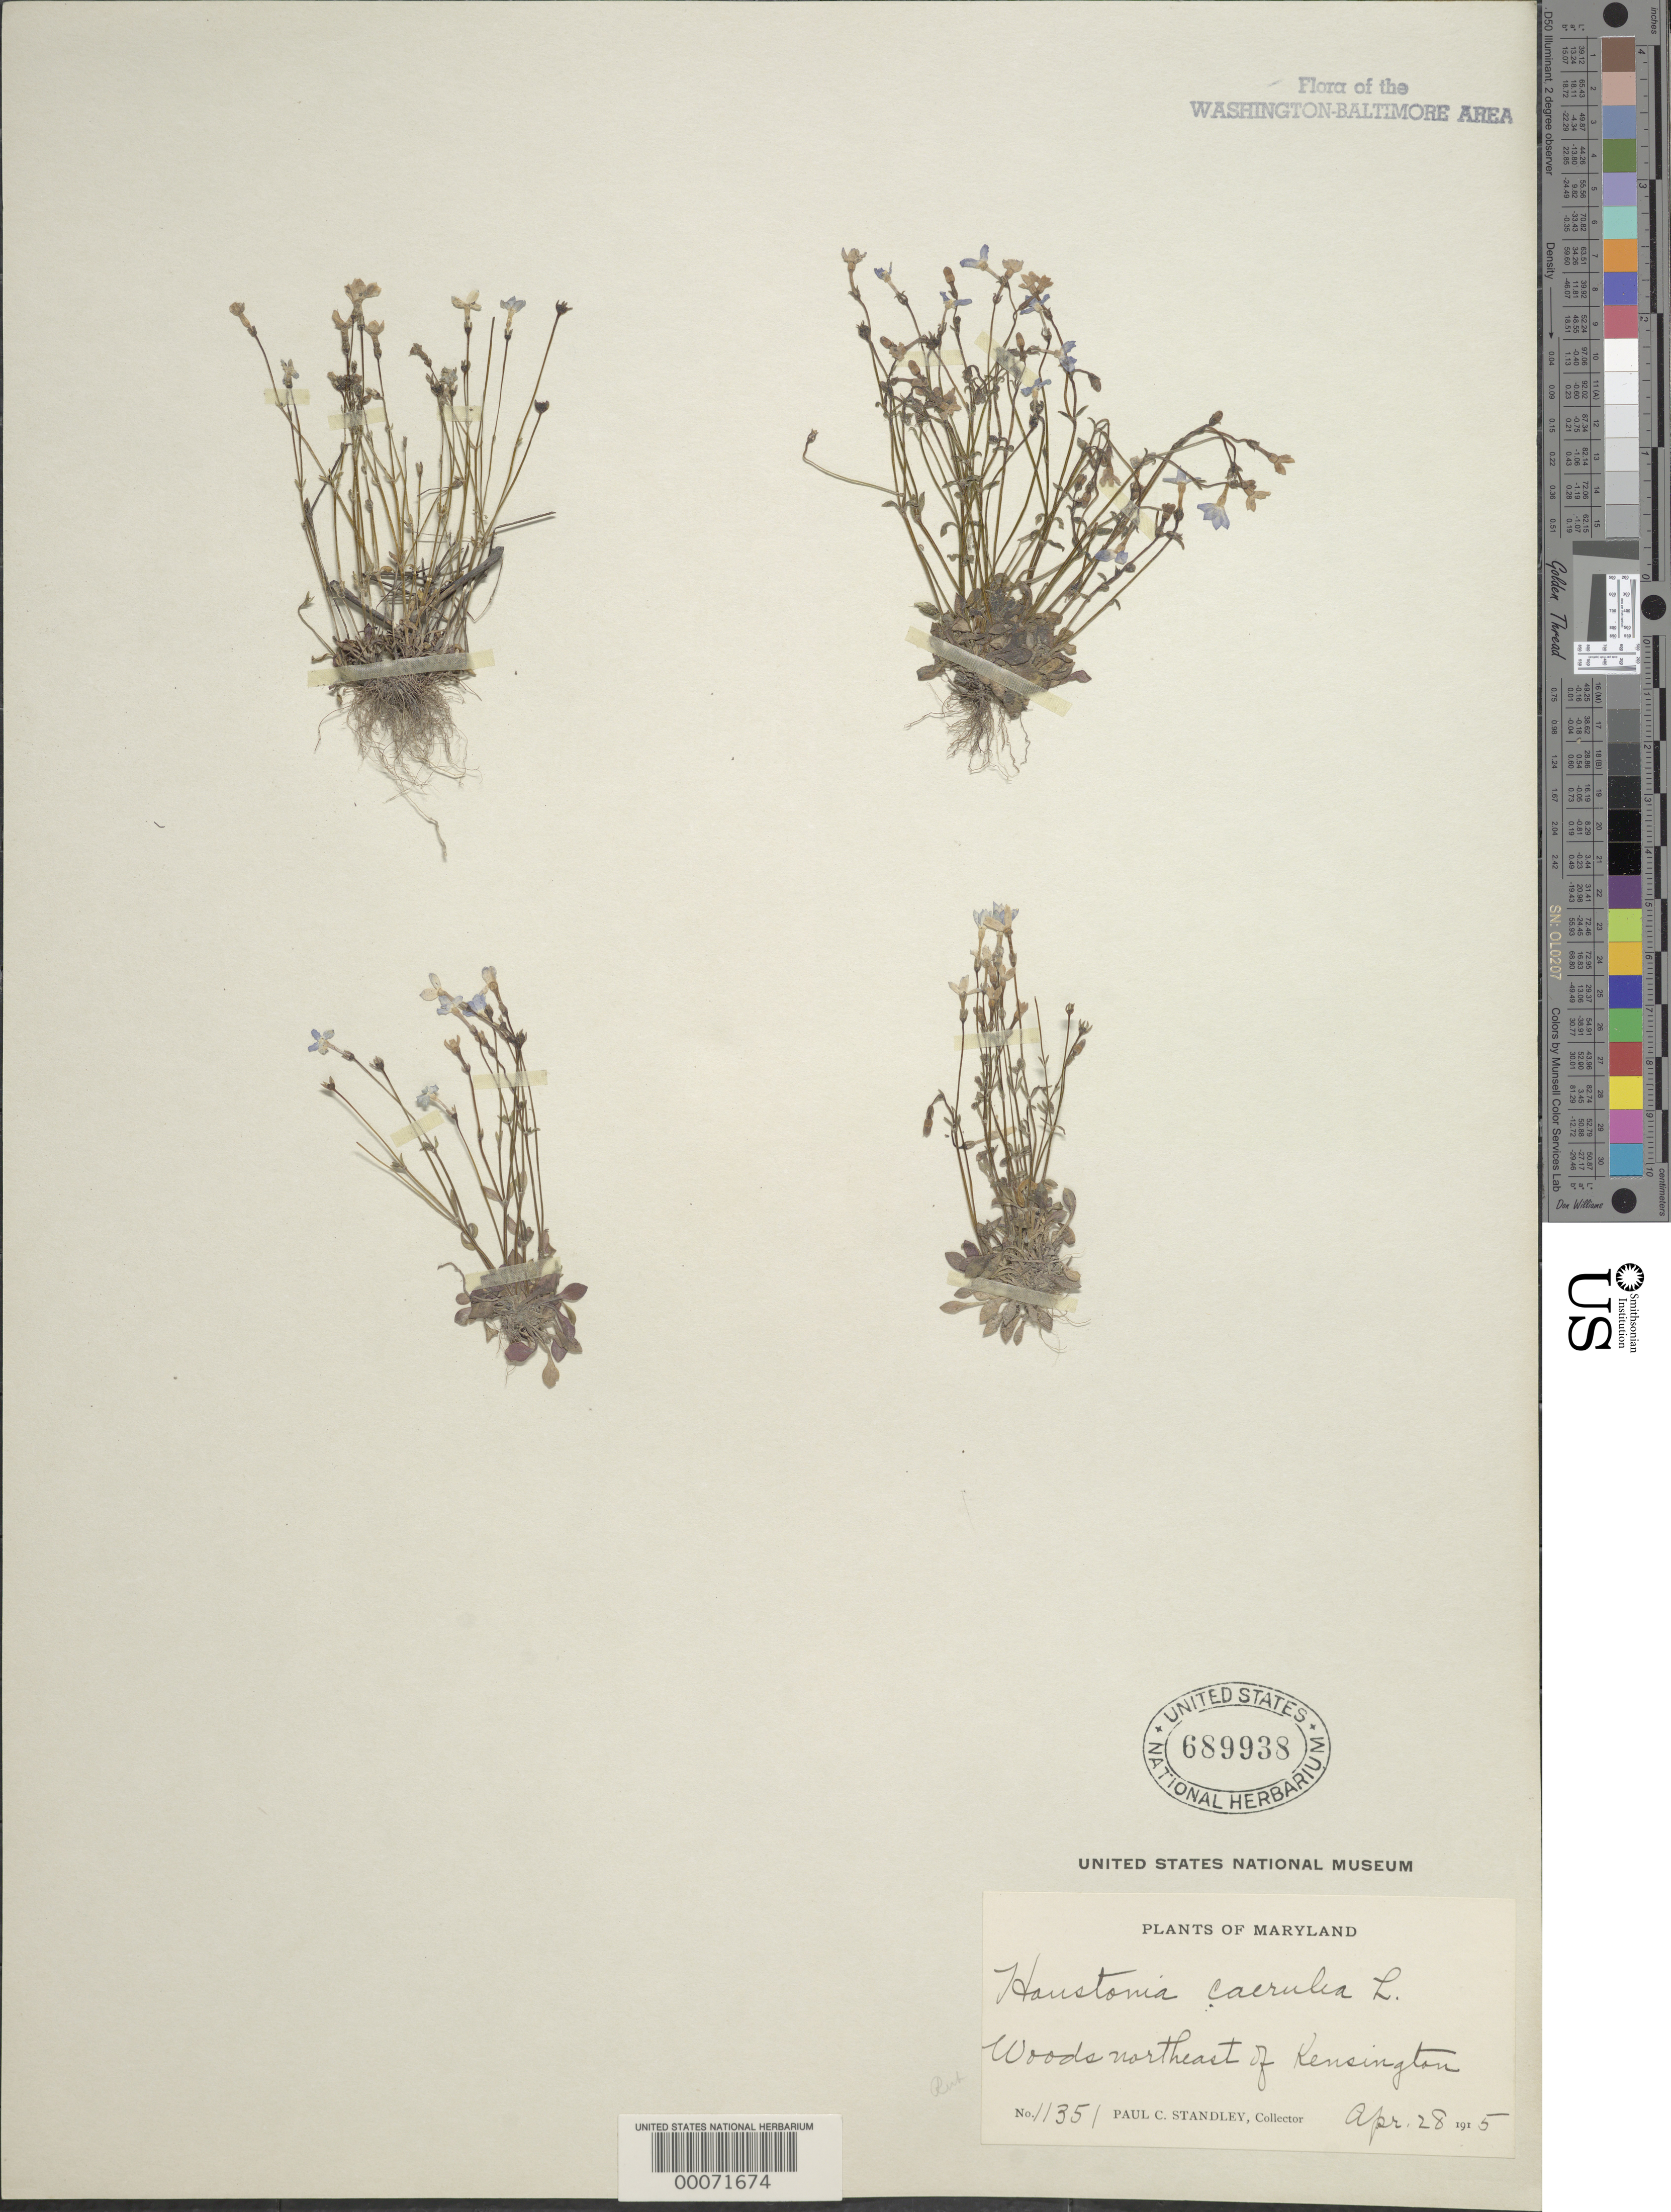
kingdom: Plantae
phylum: Tracheophyta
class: Magnoliopsida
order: Gentianales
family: Rubiaceae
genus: Houstonia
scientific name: Houstonia caerulea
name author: L.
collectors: P. C. Standley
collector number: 11351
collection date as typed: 28 Apr 1915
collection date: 1915-04-28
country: United States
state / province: Maryland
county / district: Montgomery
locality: Kensington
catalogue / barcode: US 689938